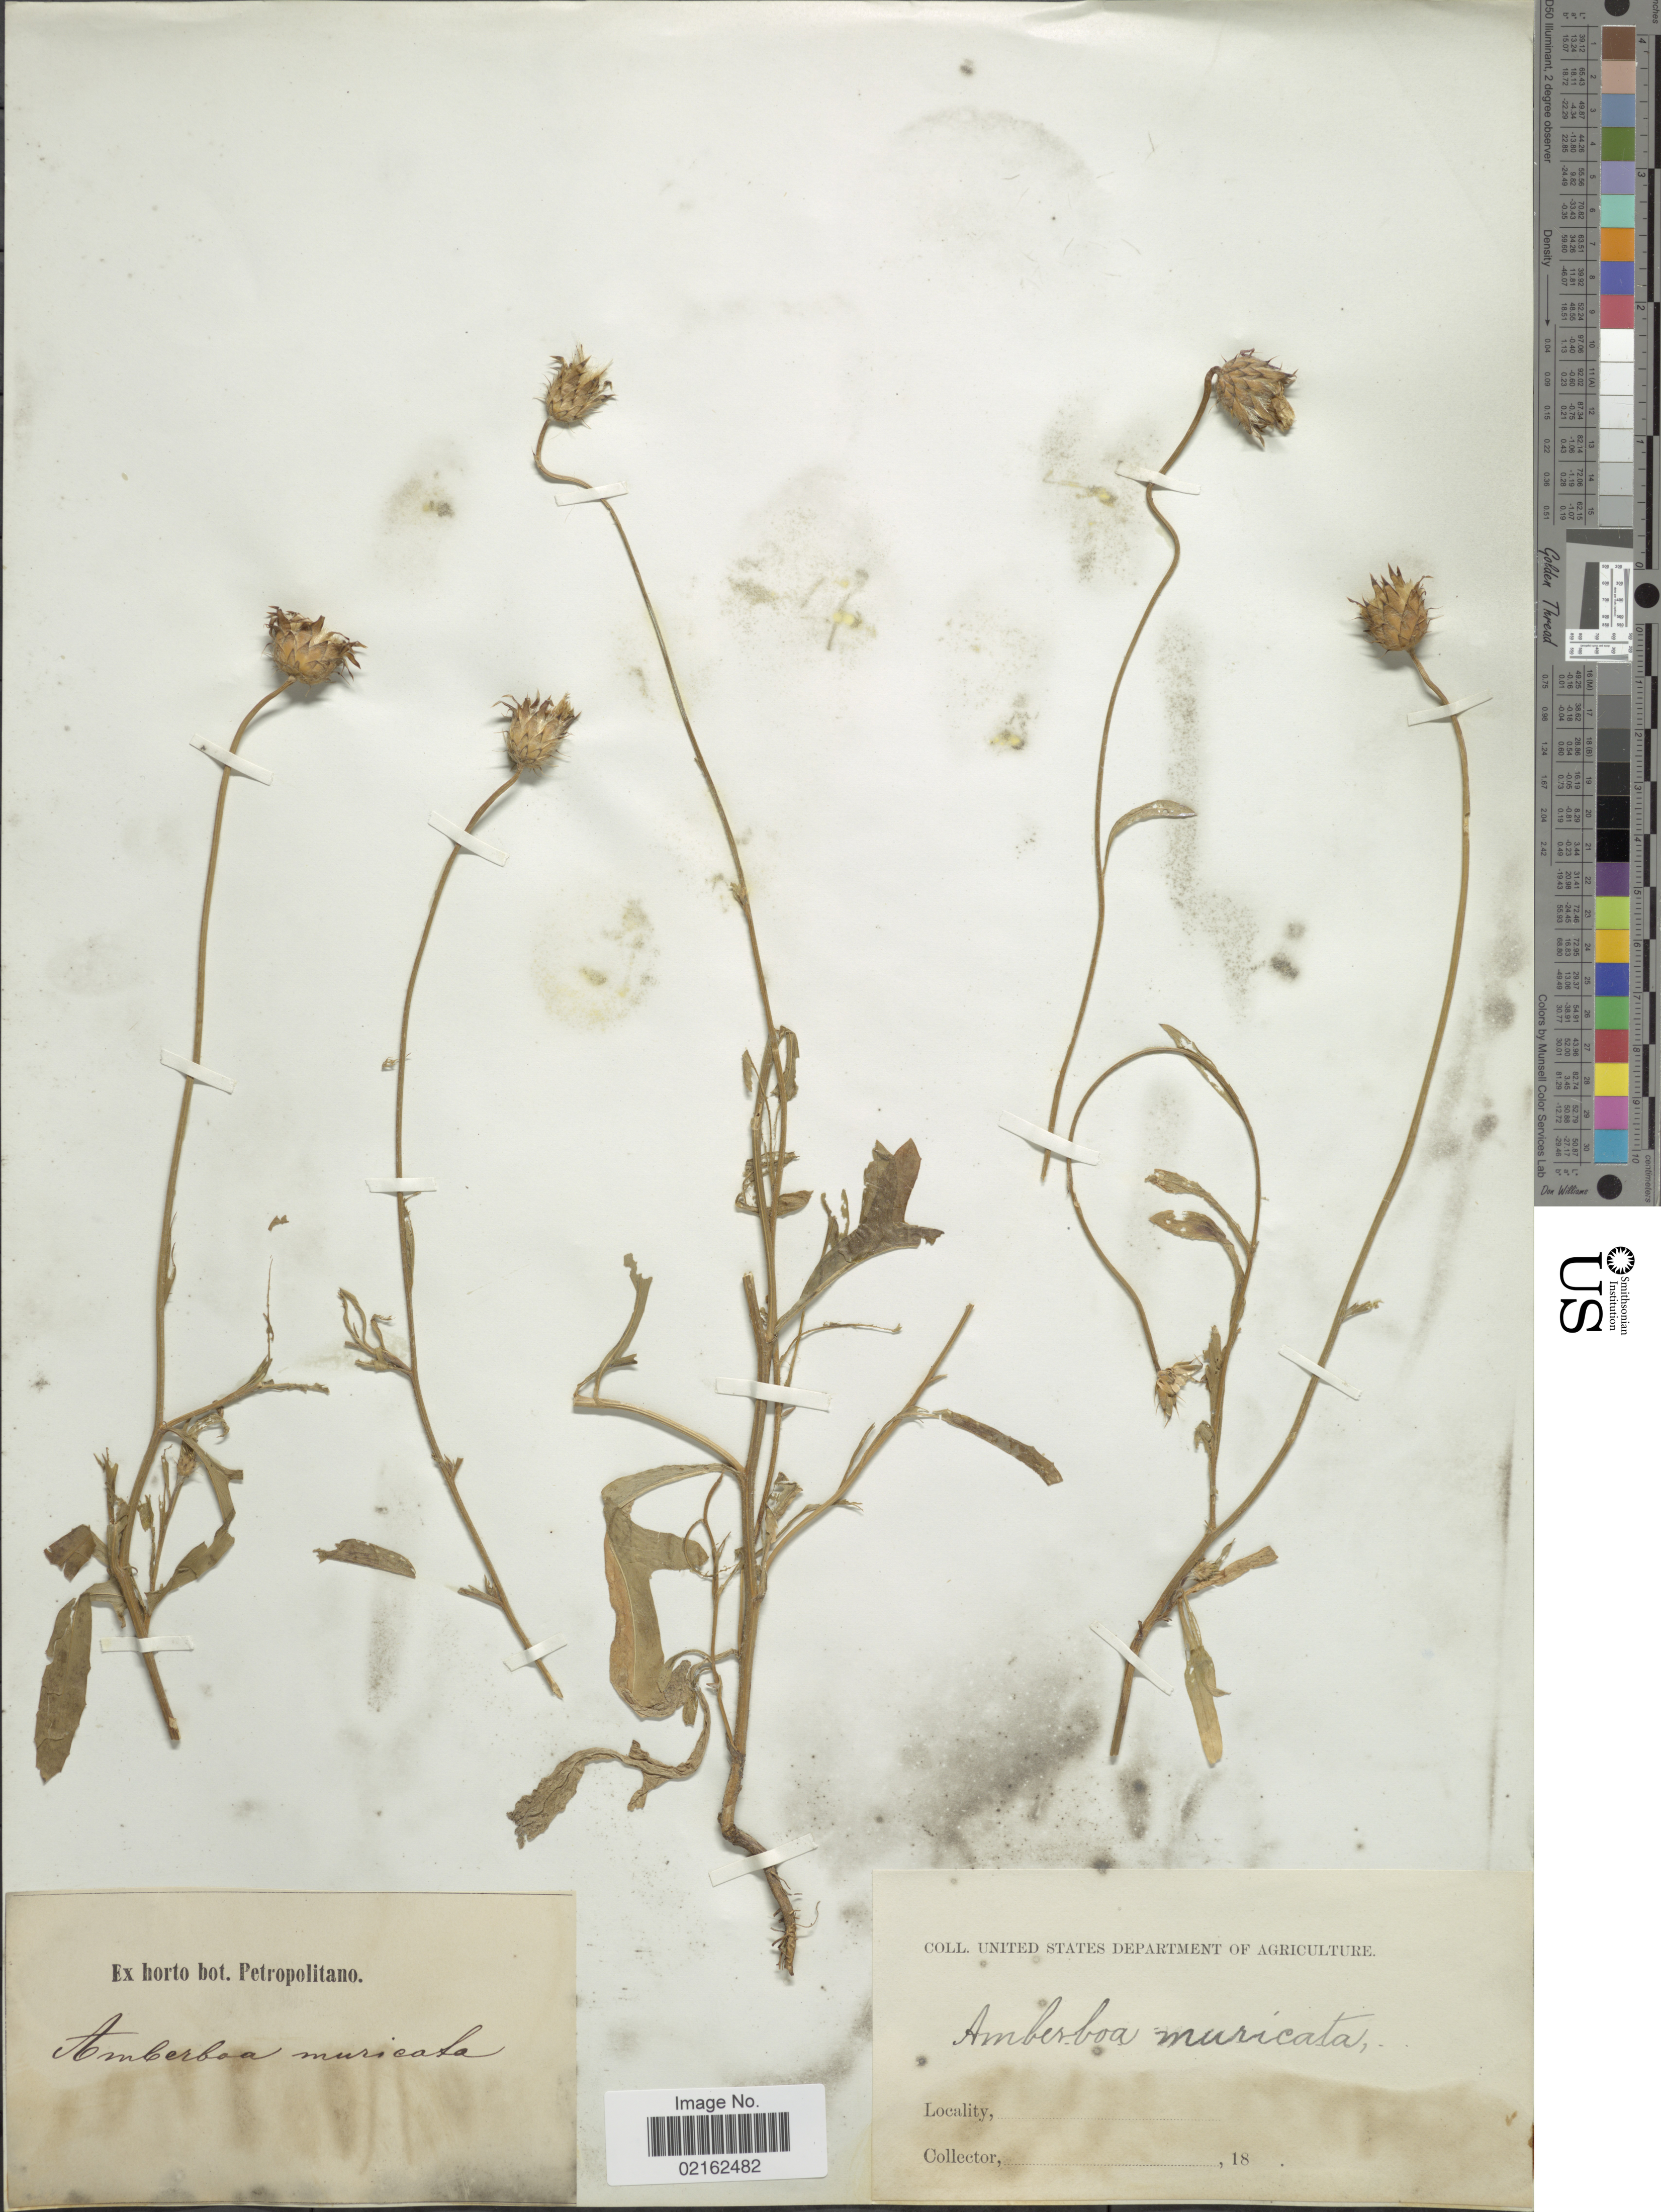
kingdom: Plantae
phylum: Tracheophyta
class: Magnoliopsida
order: Asterales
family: Asteraceae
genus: Volutaria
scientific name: Volutaria muricata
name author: (L.) Maire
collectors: Facchini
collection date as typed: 18